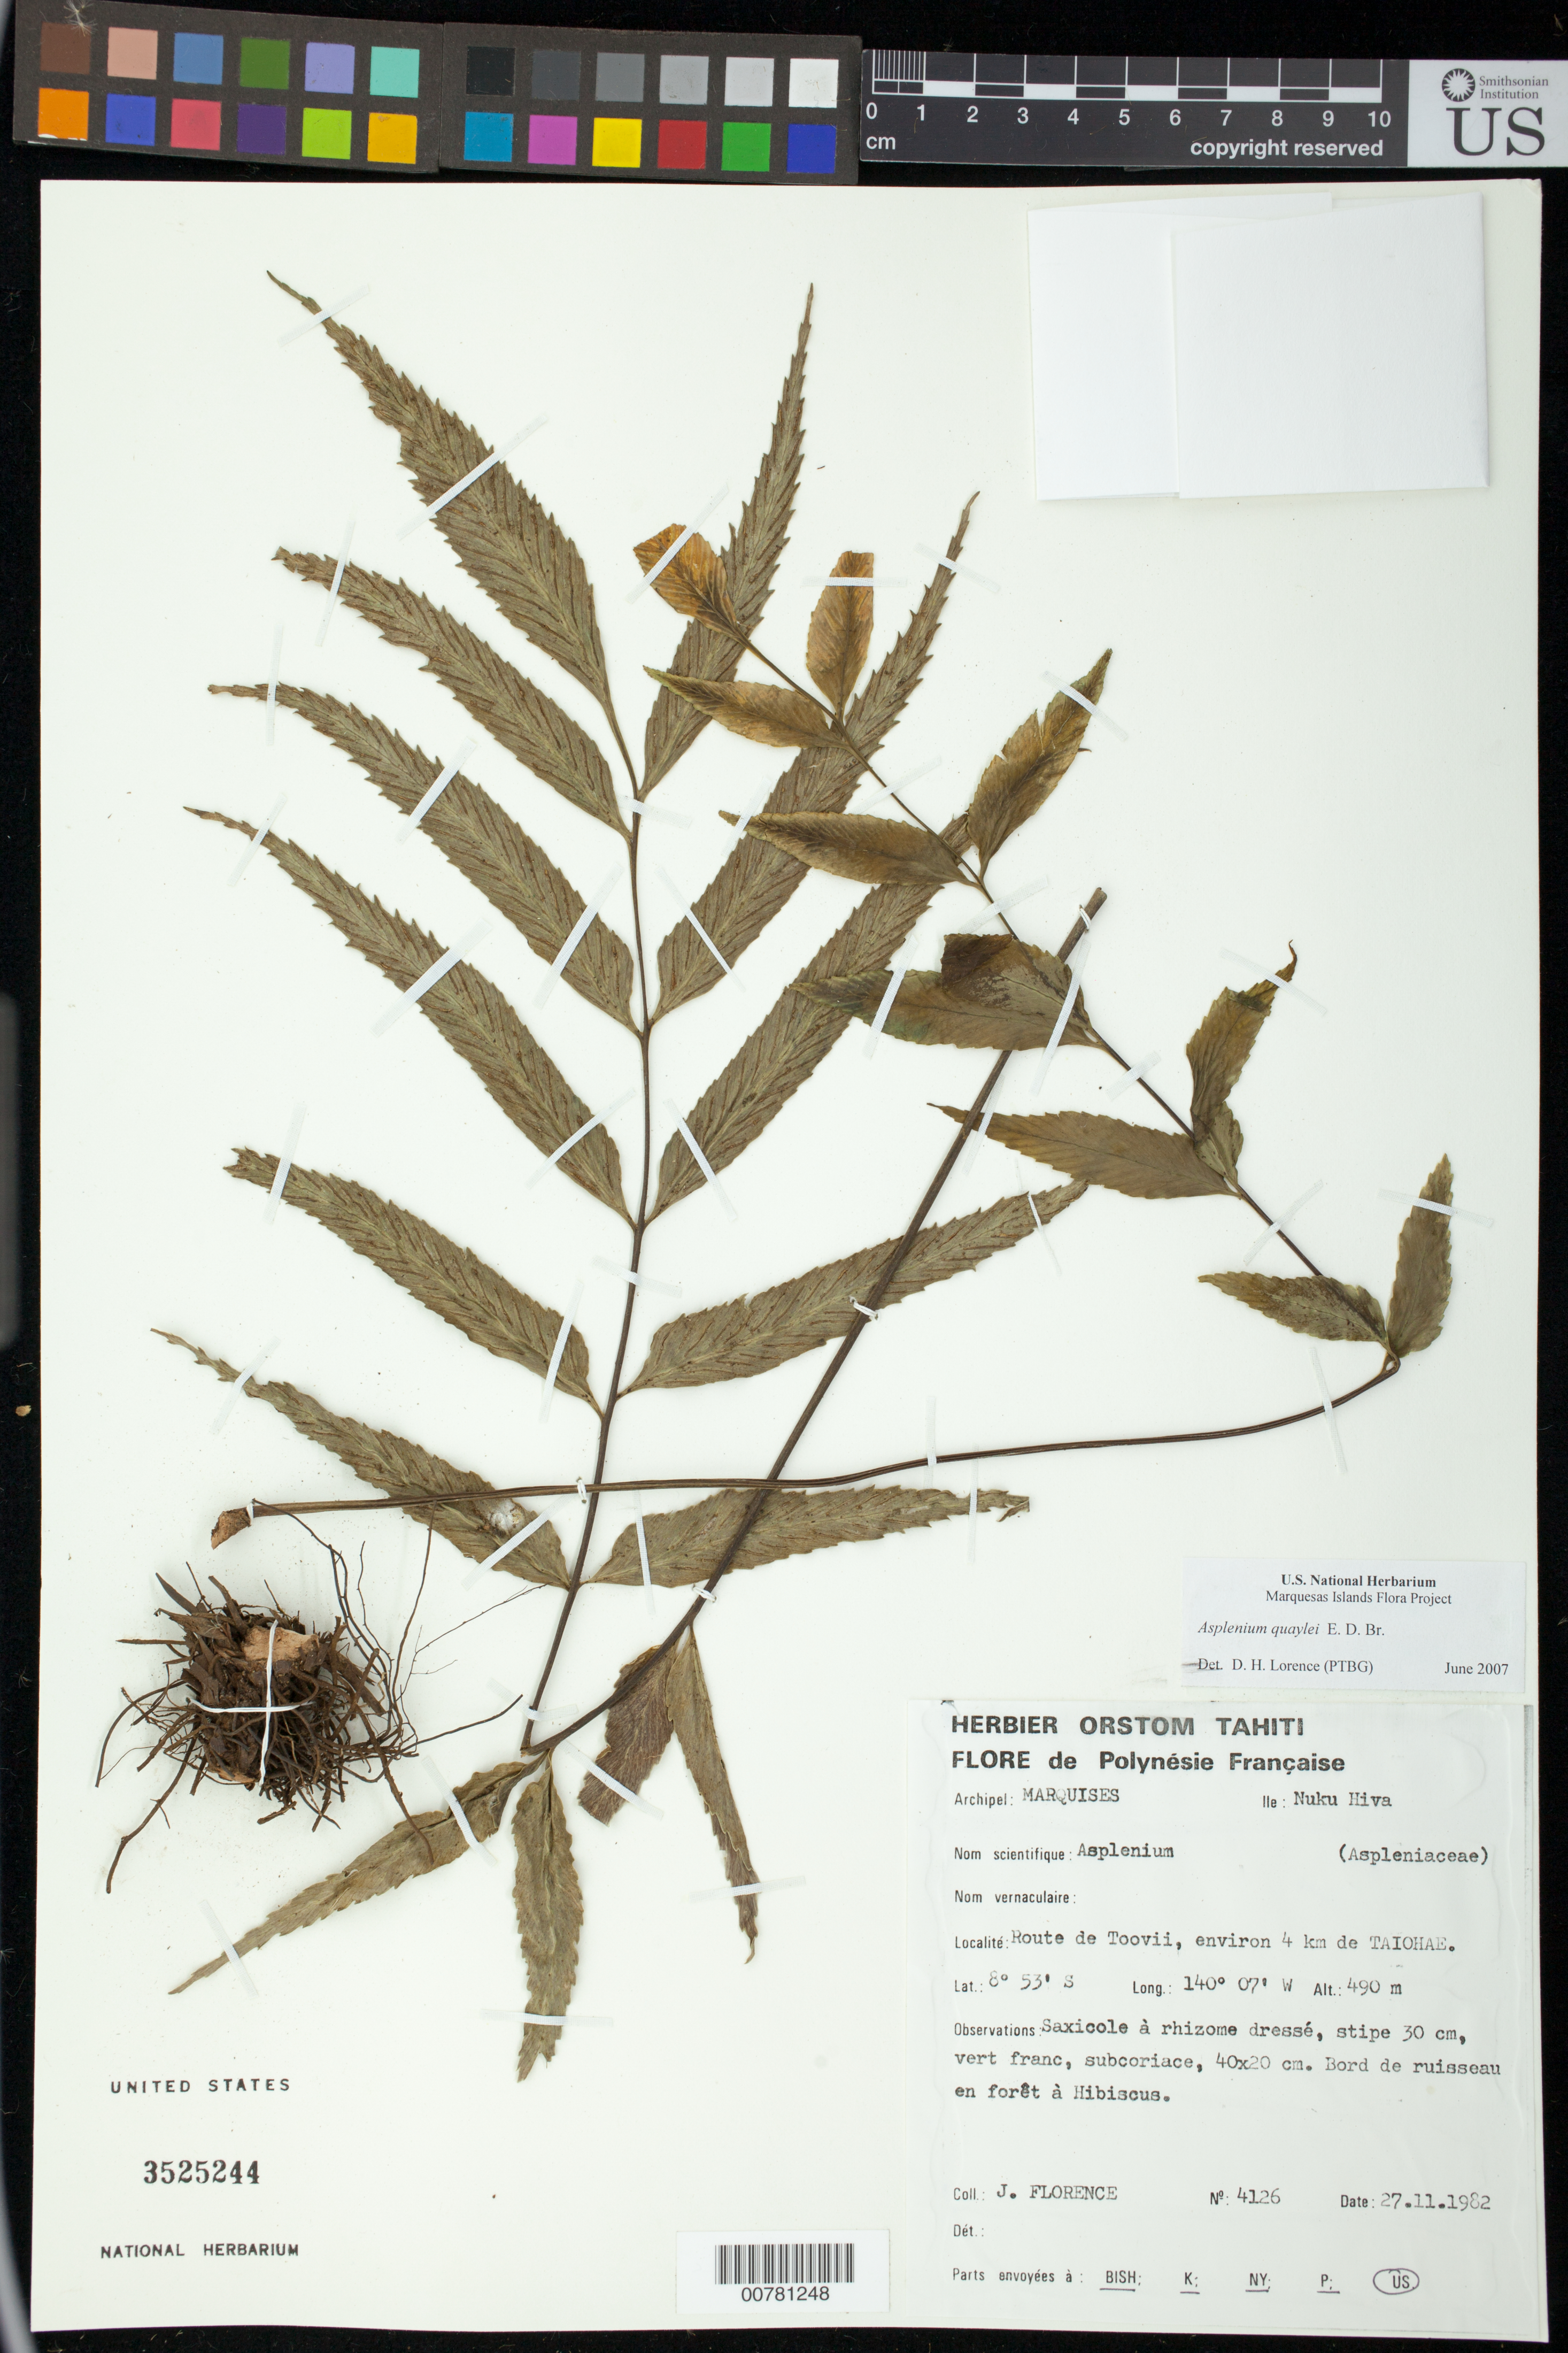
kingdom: Plantae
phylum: Tracheophyta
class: Polypodiopsida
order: Polypodiales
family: Aspleniaceae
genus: Asplenium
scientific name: Asplenium quaylei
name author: E.D. Br.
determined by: Lorence, David H., (PTBG), National Tropical Botanical Garden (UNITED STATES)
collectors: J. Florence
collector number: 4126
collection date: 1982-11-27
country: French Polynesia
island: Nuku Hiva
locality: route de Toovii, environ 4 km de Taiohae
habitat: Bord de ruisseau en forêt à Hibiscus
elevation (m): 490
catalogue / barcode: US 3525244